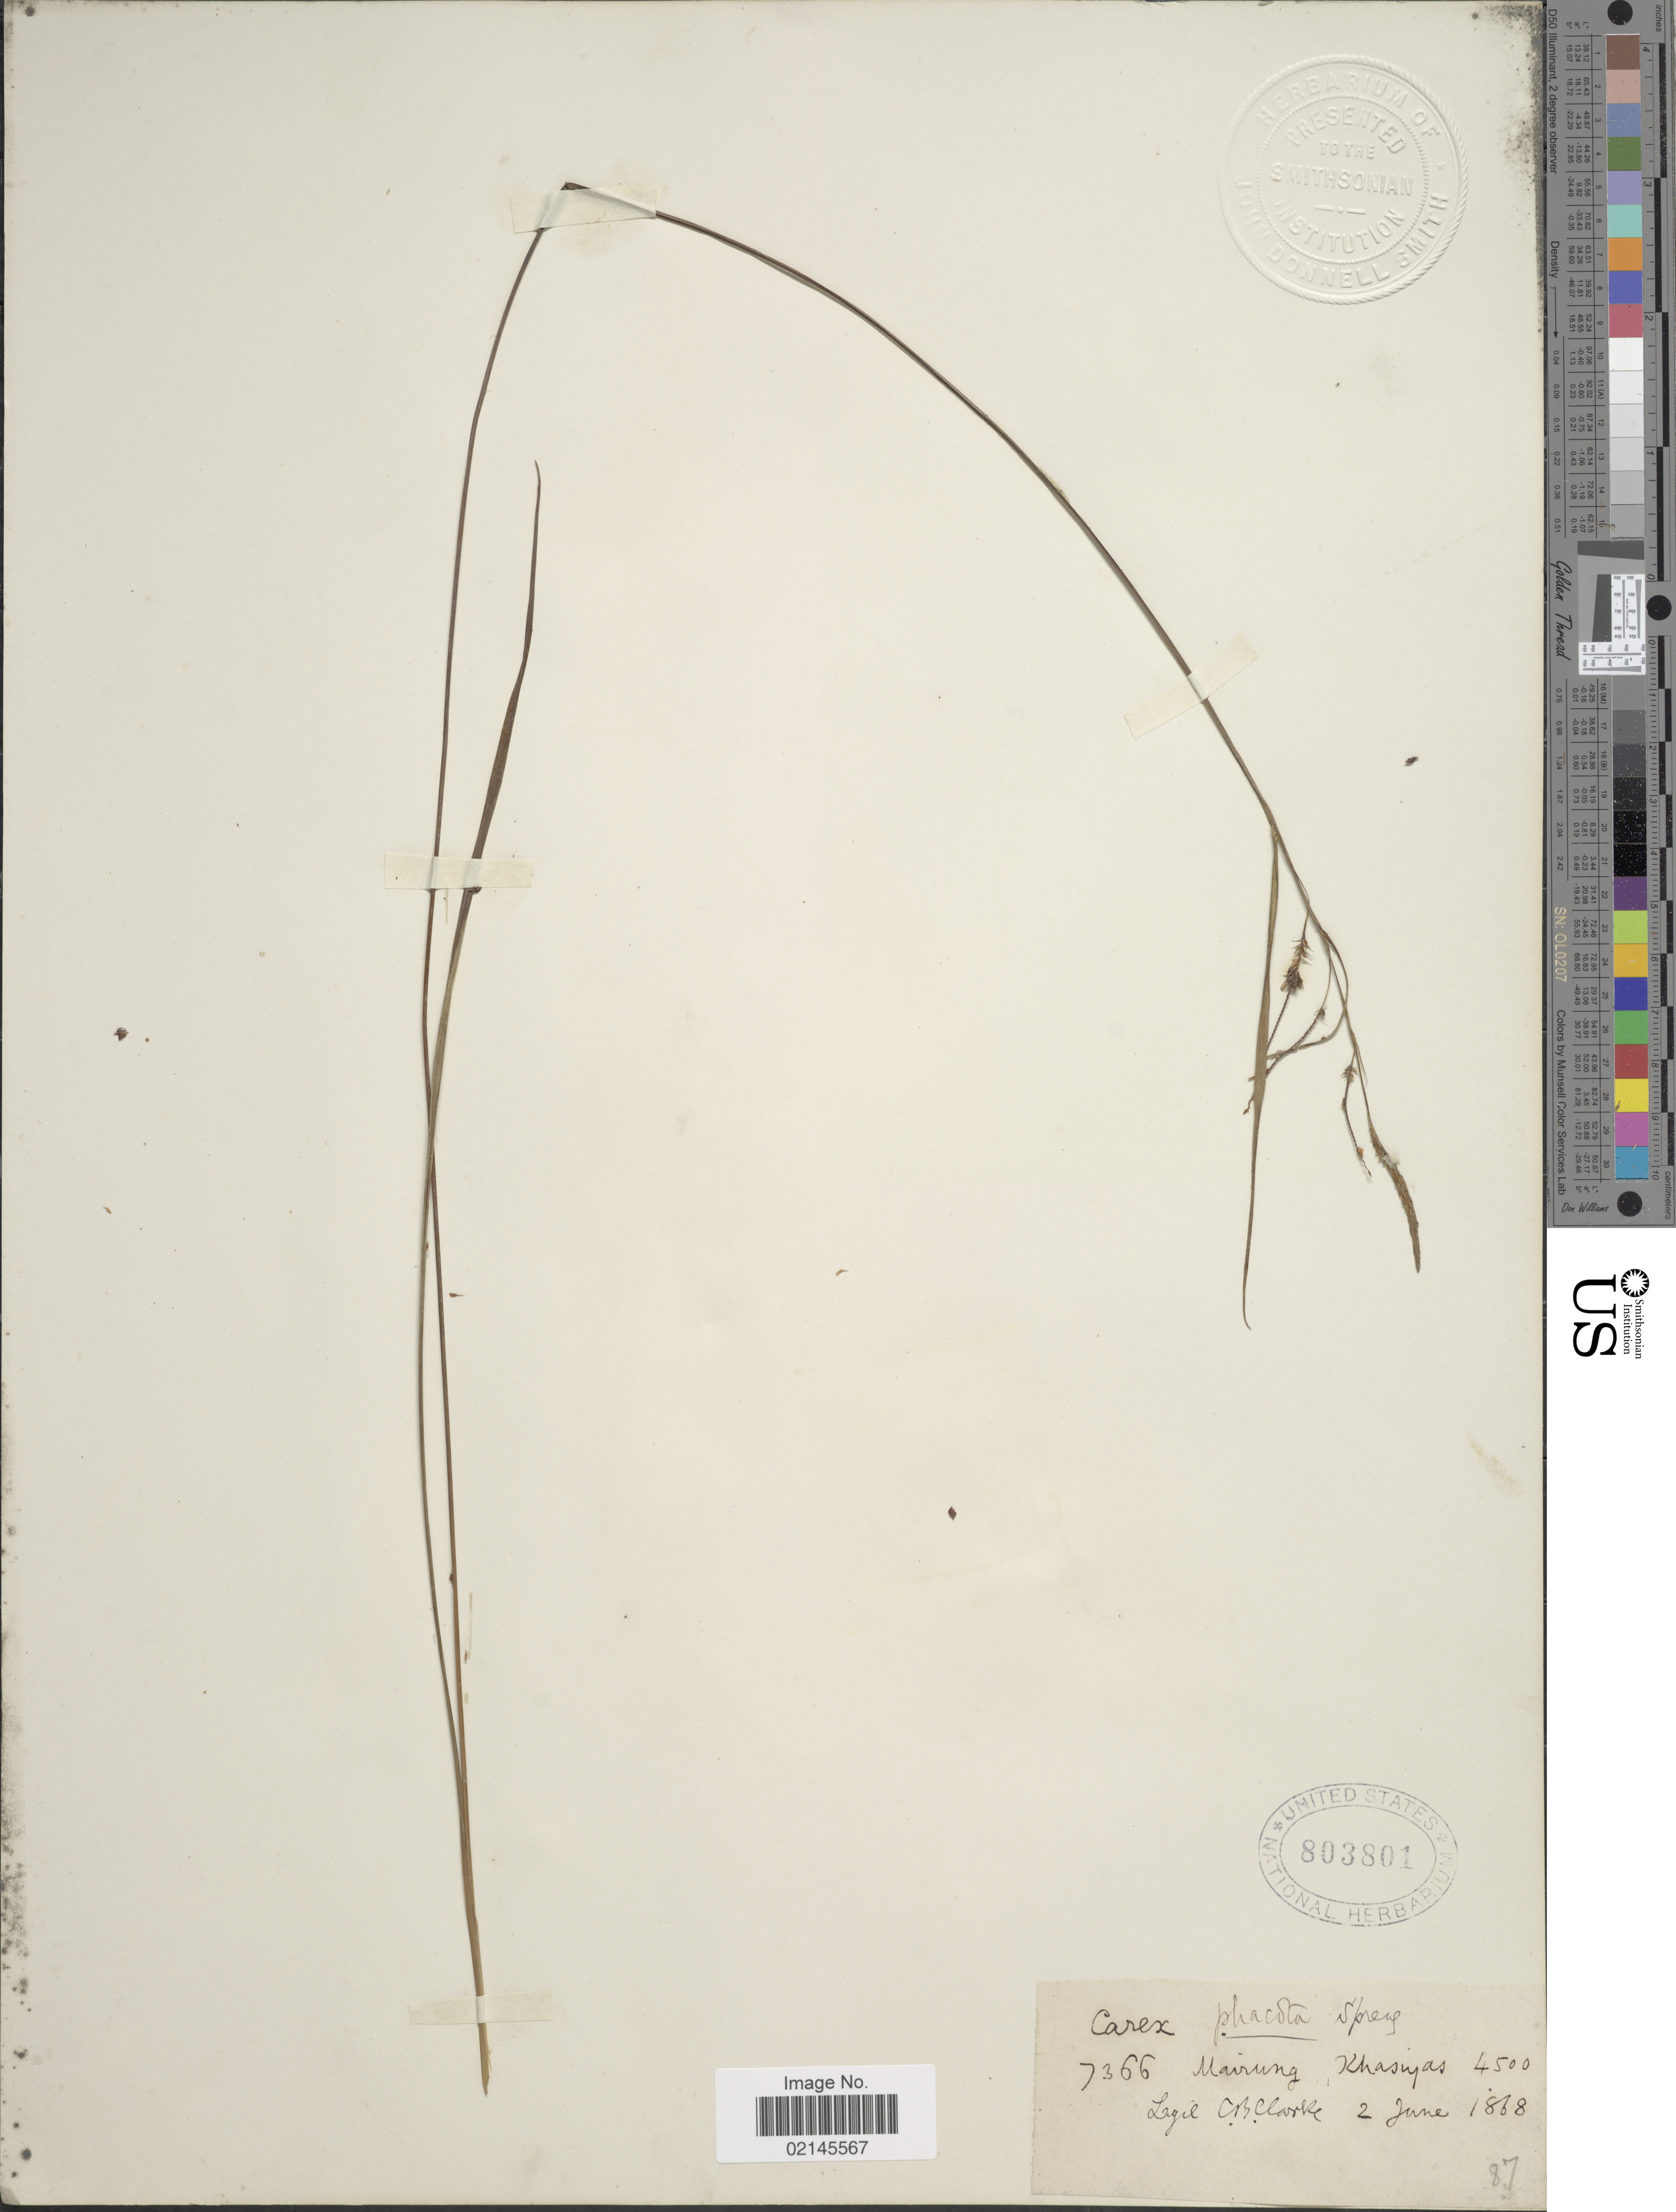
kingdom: Plantae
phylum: Tracheophyta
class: Liliopsida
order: Poales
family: Cyperaceae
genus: Carex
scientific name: Carex phacota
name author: Spreng.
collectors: C. B. Clarke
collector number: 7366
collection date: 1868-06-02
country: India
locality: Mairung, Khasiyas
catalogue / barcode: US 803801